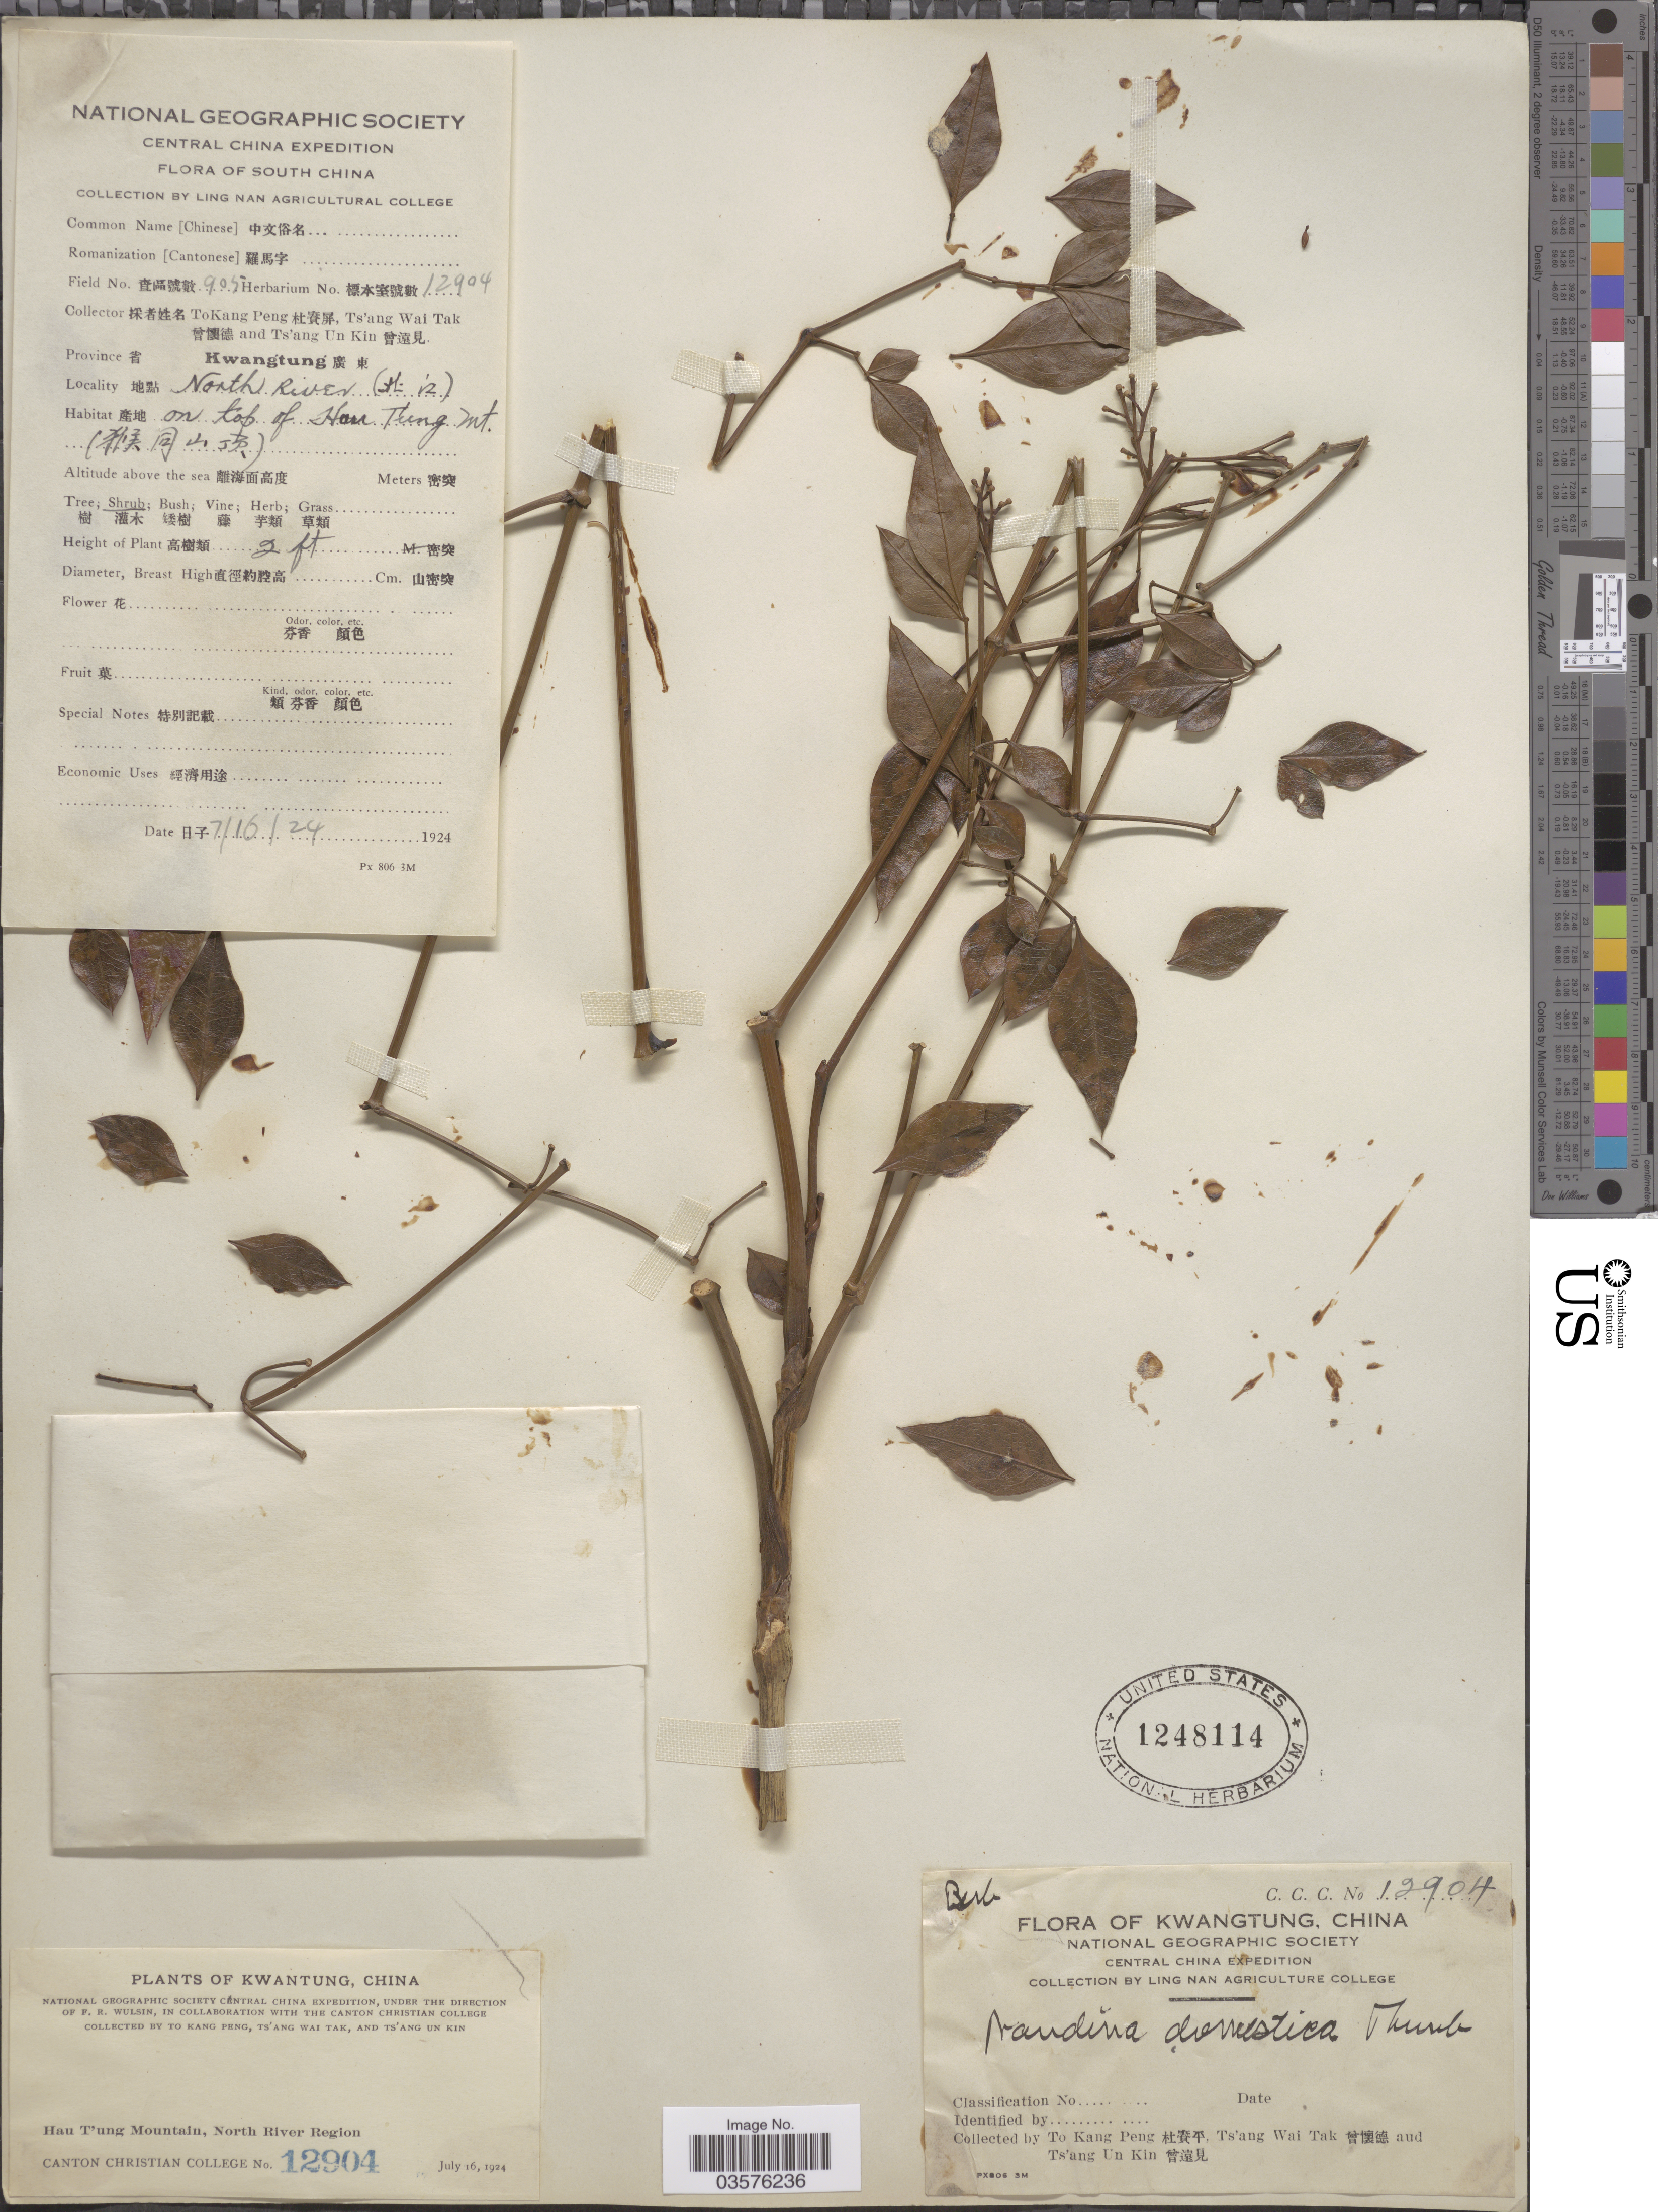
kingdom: Plantae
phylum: Tracheophyta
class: Magnoliopsida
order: Ranunculales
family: Berberidaceae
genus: Nandina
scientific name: Nandina domestica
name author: Thunb.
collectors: T. K. Peng, W. T. Tsang & Ts' Ang Un Kin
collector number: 12904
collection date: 1924-07-16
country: China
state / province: Guangdong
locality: Kwangtung. Hau T'ung Mountain, North River Region. On top of Han T'ung Mt. (X).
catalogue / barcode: US 1248114